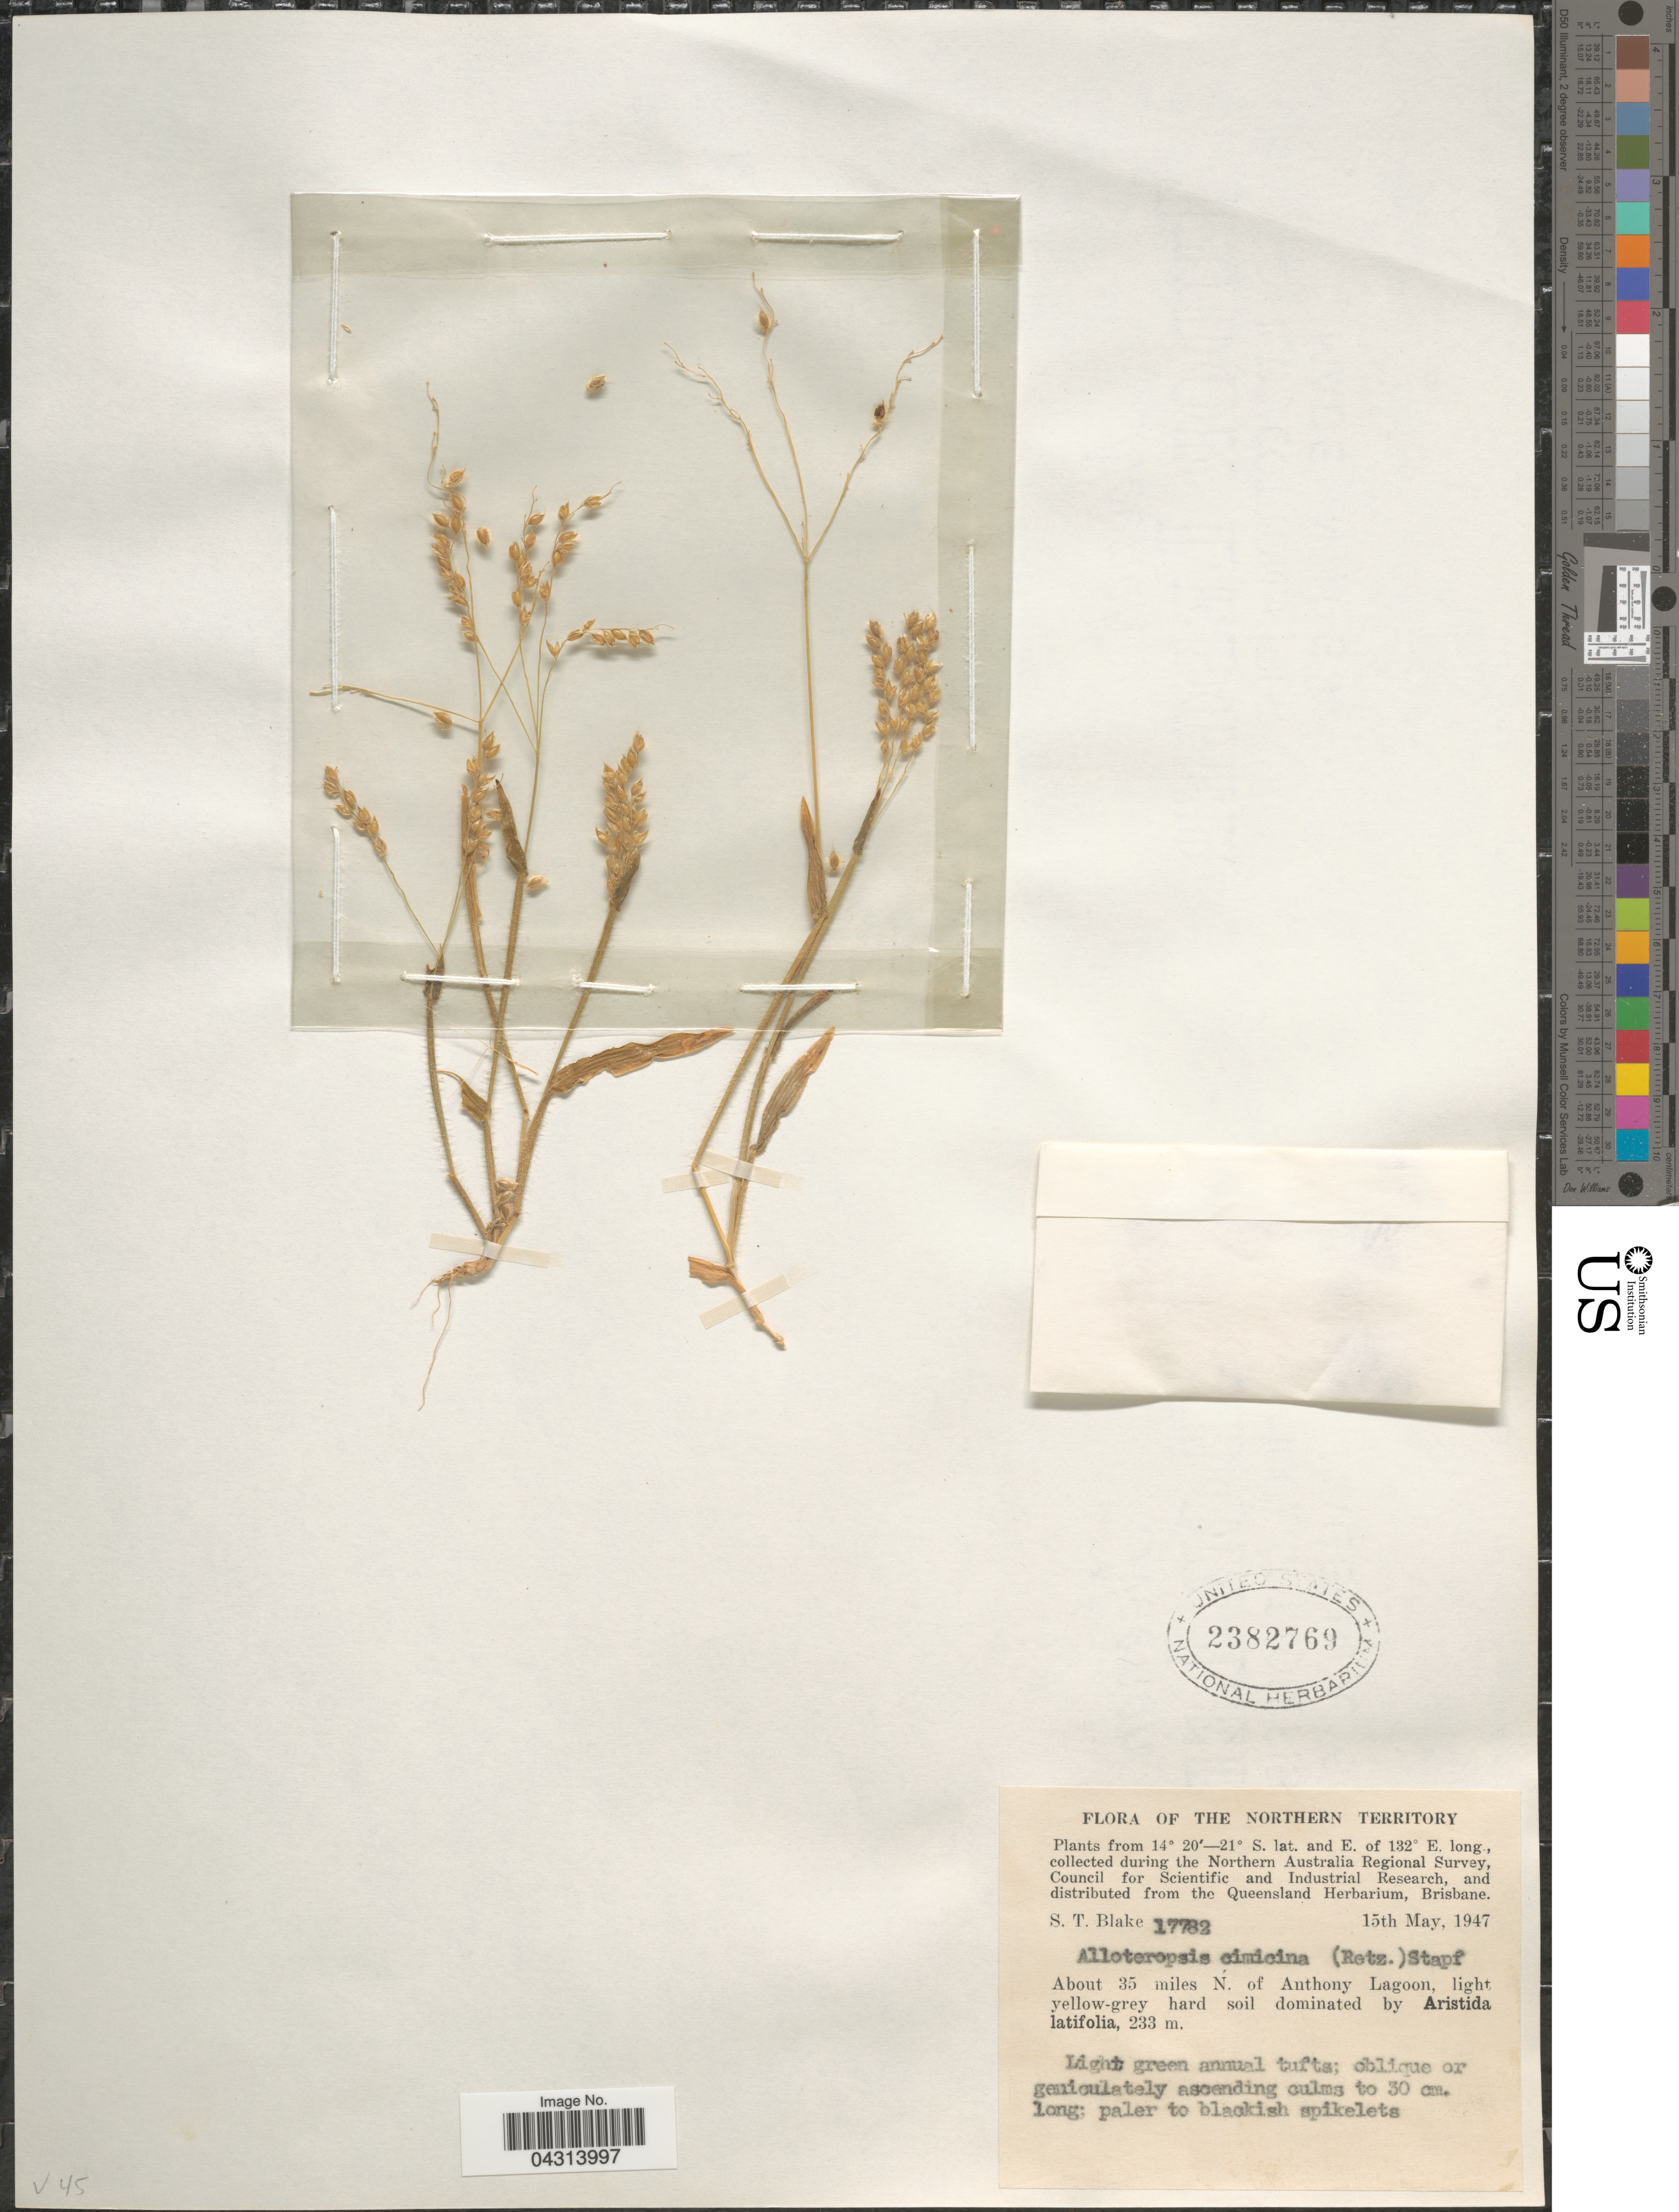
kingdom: Plantae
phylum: Tracheophyta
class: Liliopsida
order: Poales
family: Poaceae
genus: Alloteropsis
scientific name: Alloteropsis cimicina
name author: (L.) Stapf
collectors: S. T. Blake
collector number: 17782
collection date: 1947-05-15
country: Australia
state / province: Northern Territory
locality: During the Northern Australia Regional Survey, Council for Scientific and Industrial Research, and distributed from the Queensland Herbarium, Brisbane. About 35 miles N. of Anthony Lagoon.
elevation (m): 233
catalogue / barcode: US 2382769